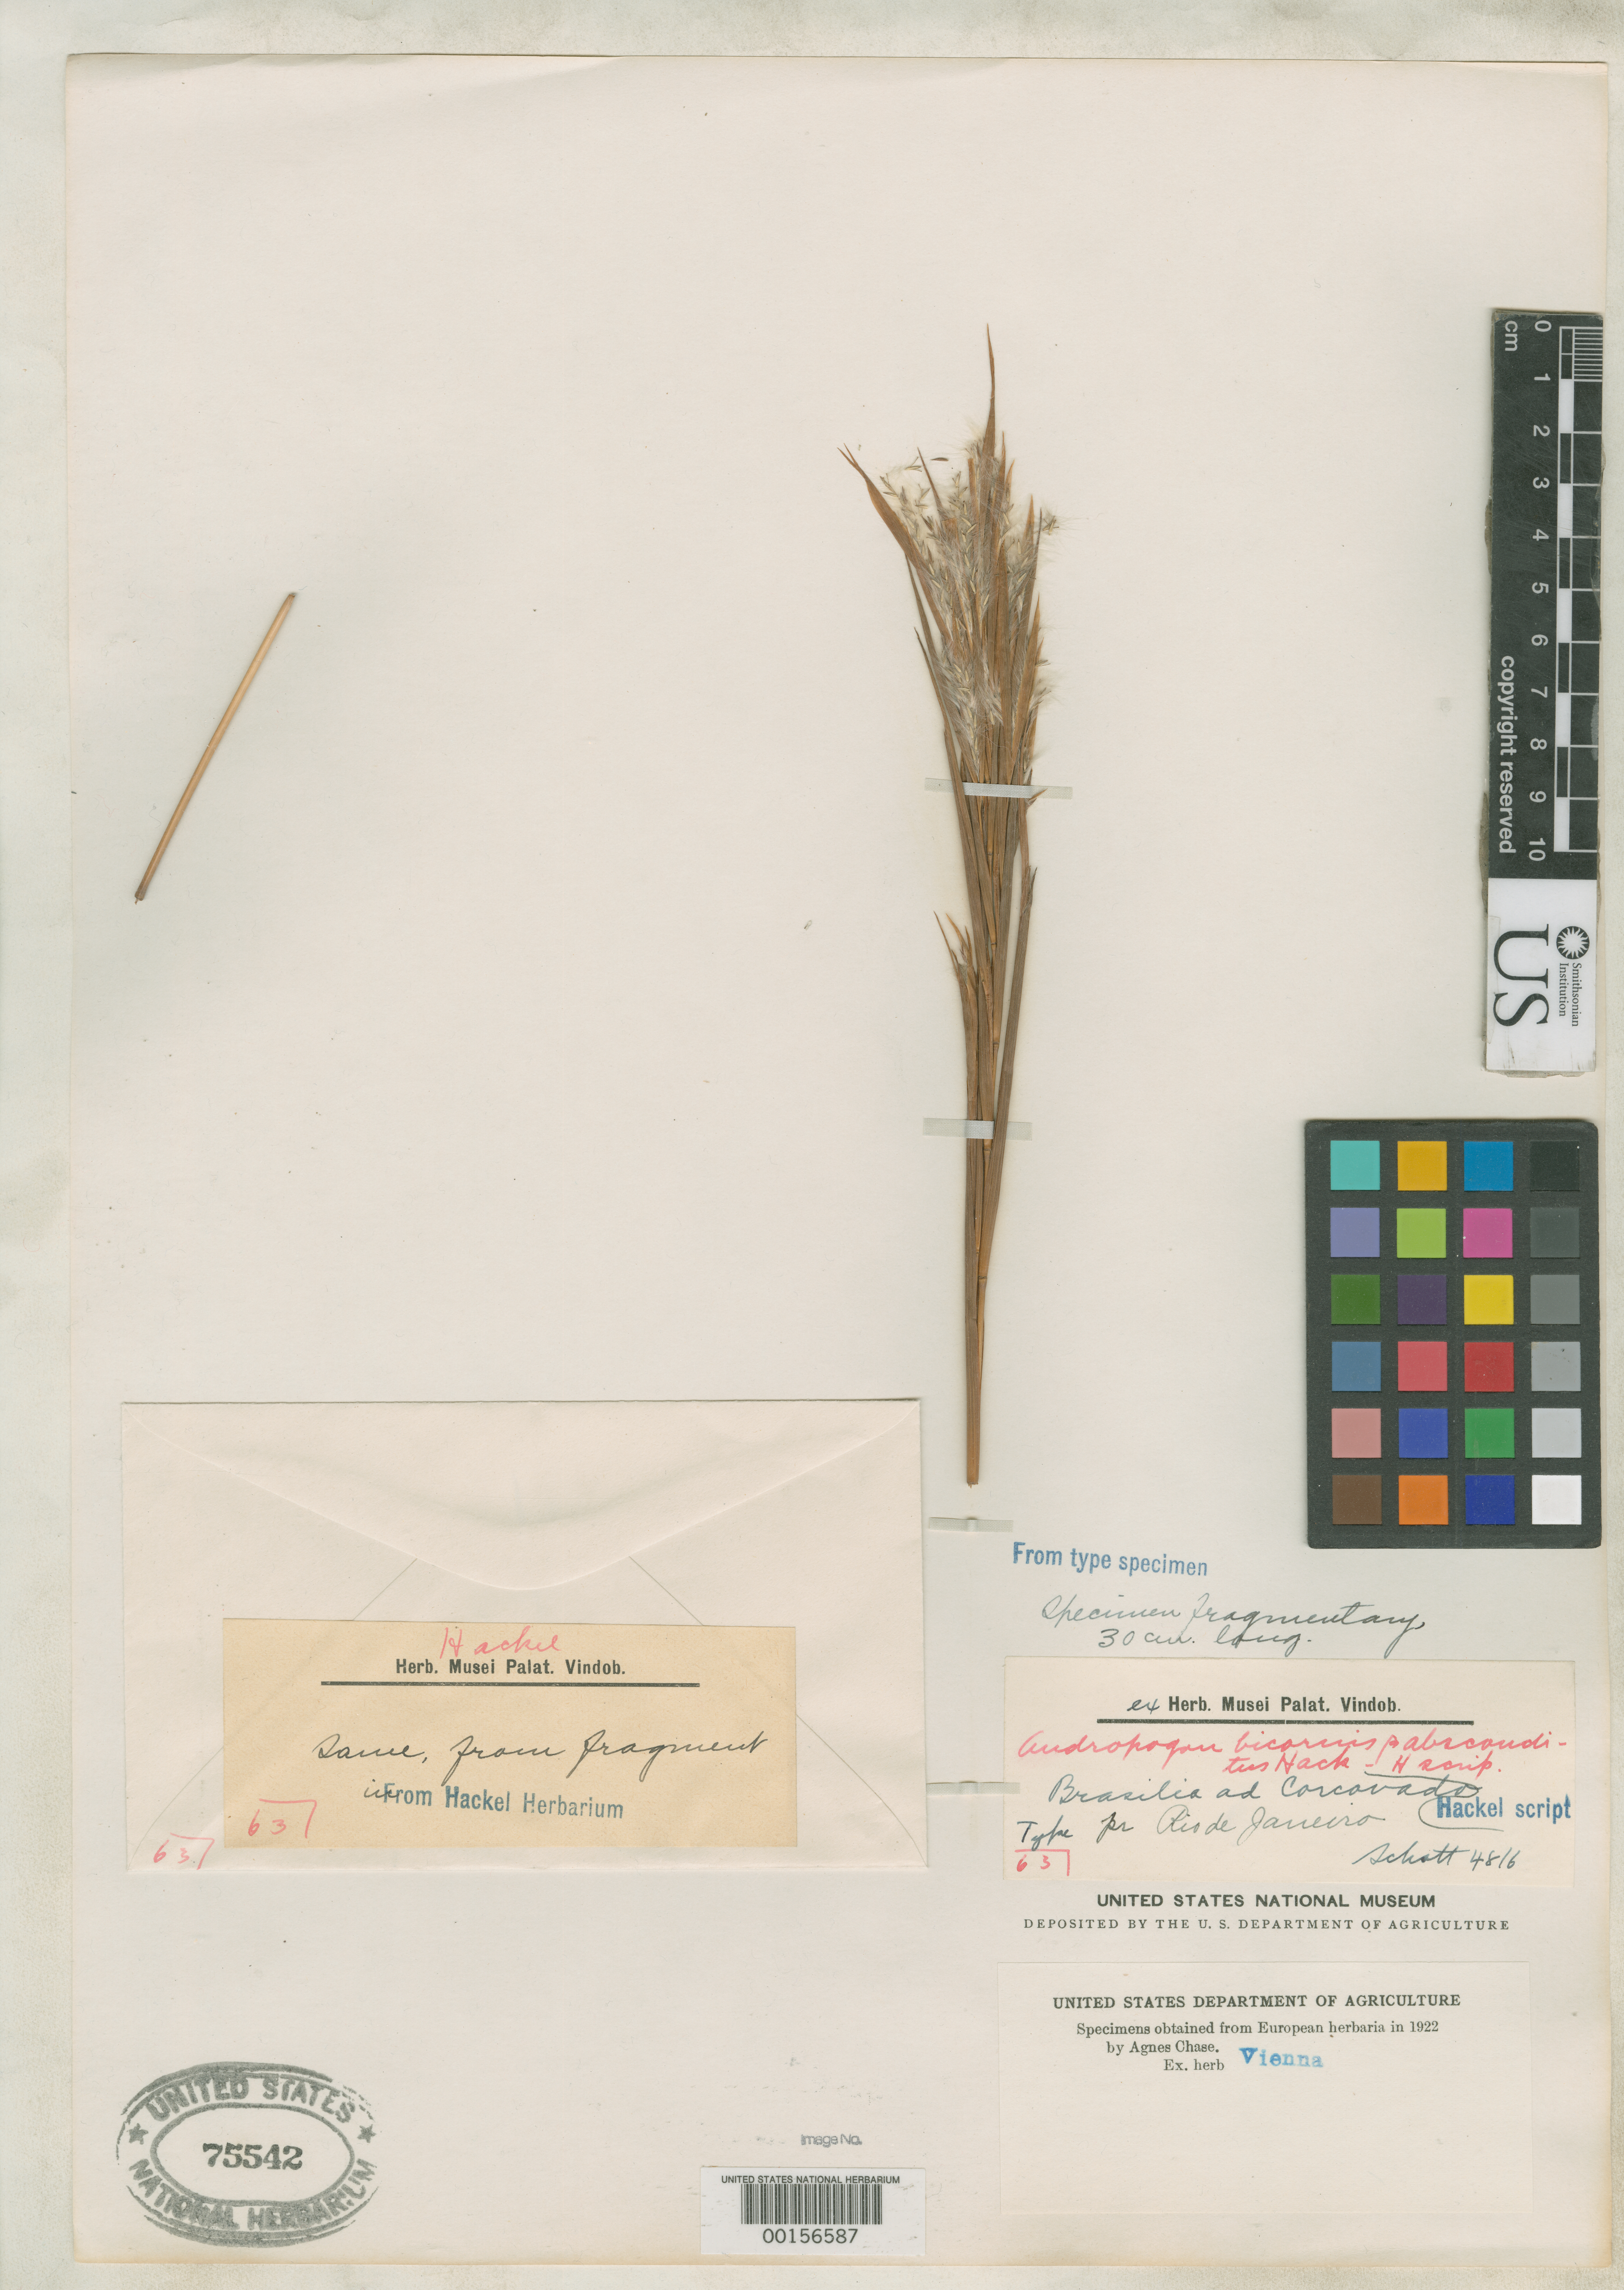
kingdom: Plantae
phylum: Tracheophyta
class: Liliopsida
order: Poales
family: Poaceae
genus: Andropogon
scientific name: Andropogon bicornis var. absconditus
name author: Hack. in Mart.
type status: Type Fragment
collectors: A. C. V. Schott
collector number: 4816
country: Brazil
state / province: Rio de Janeiro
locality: In Monte Corcovado.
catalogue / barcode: US 75542